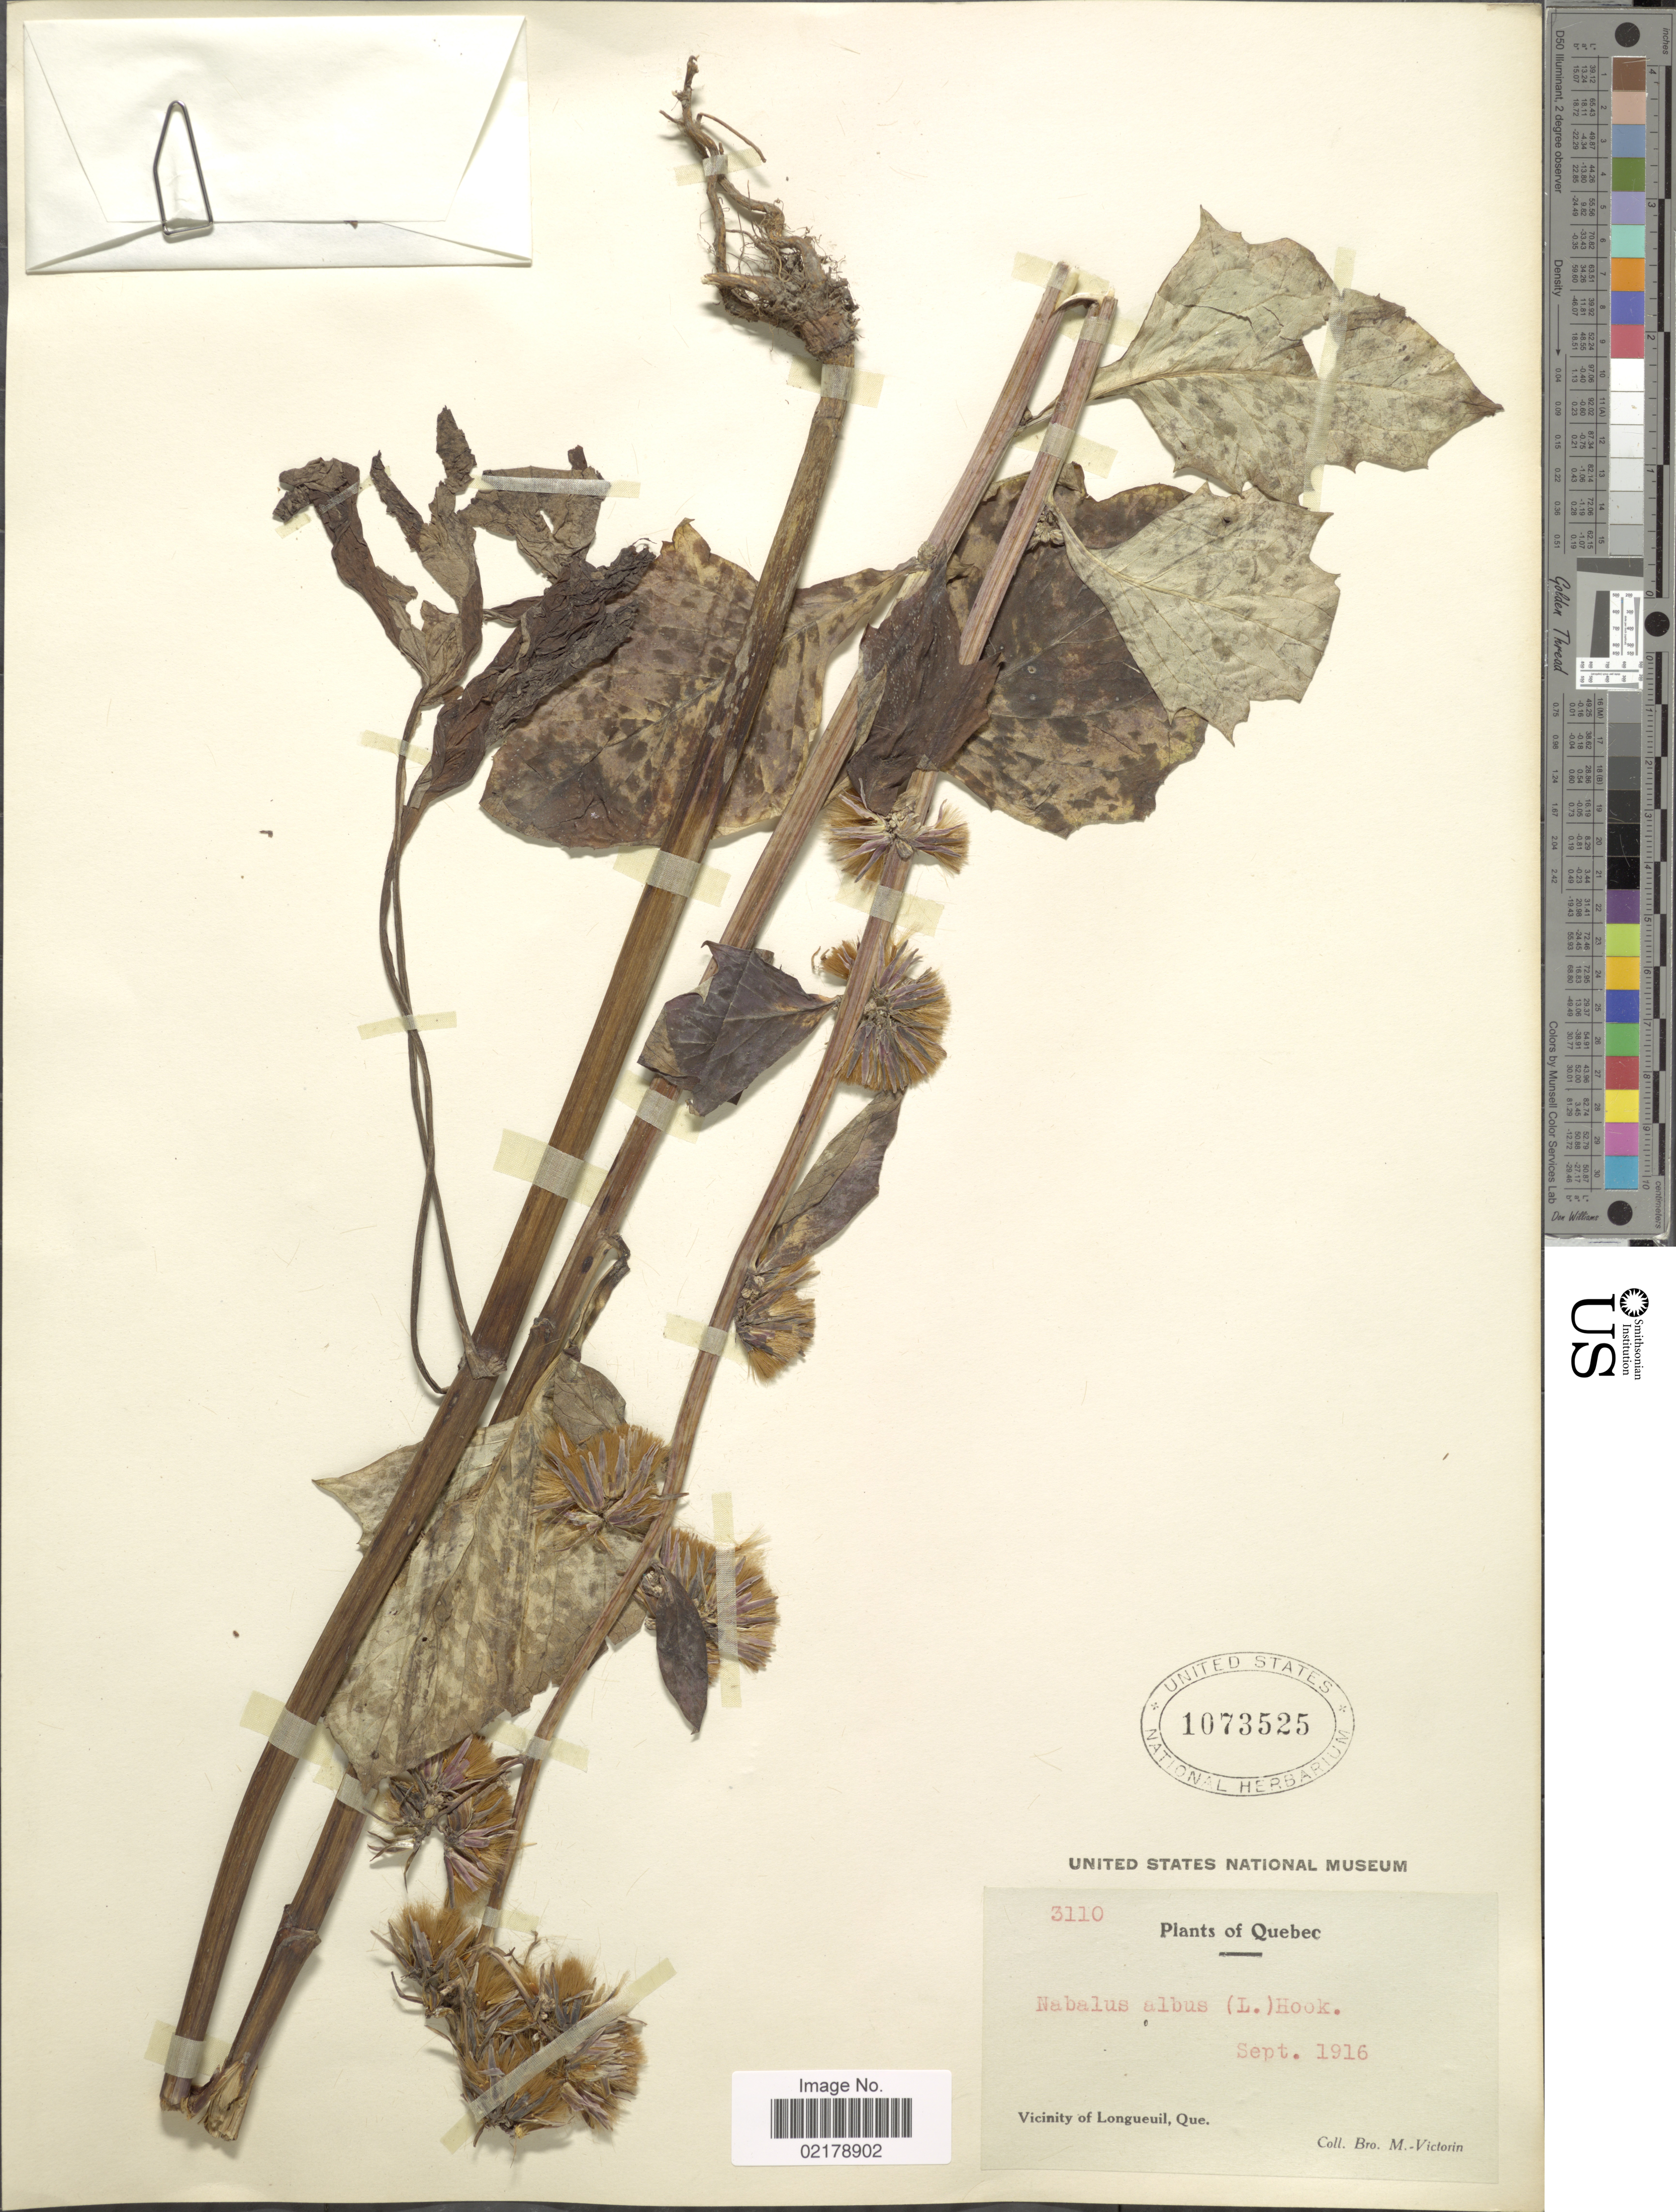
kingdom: Plantae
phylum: Tracheophyta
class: Magnoliopsida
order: Asterales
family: Asteraceae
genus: Nabalus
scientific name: Nabalus albus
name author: (L.) Hook.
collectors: Fr. Marie-Victorin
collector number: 3110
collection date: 1916-09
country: Canada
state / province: Quebec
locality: Vicinity of Longueuil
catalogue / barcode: US 1073525